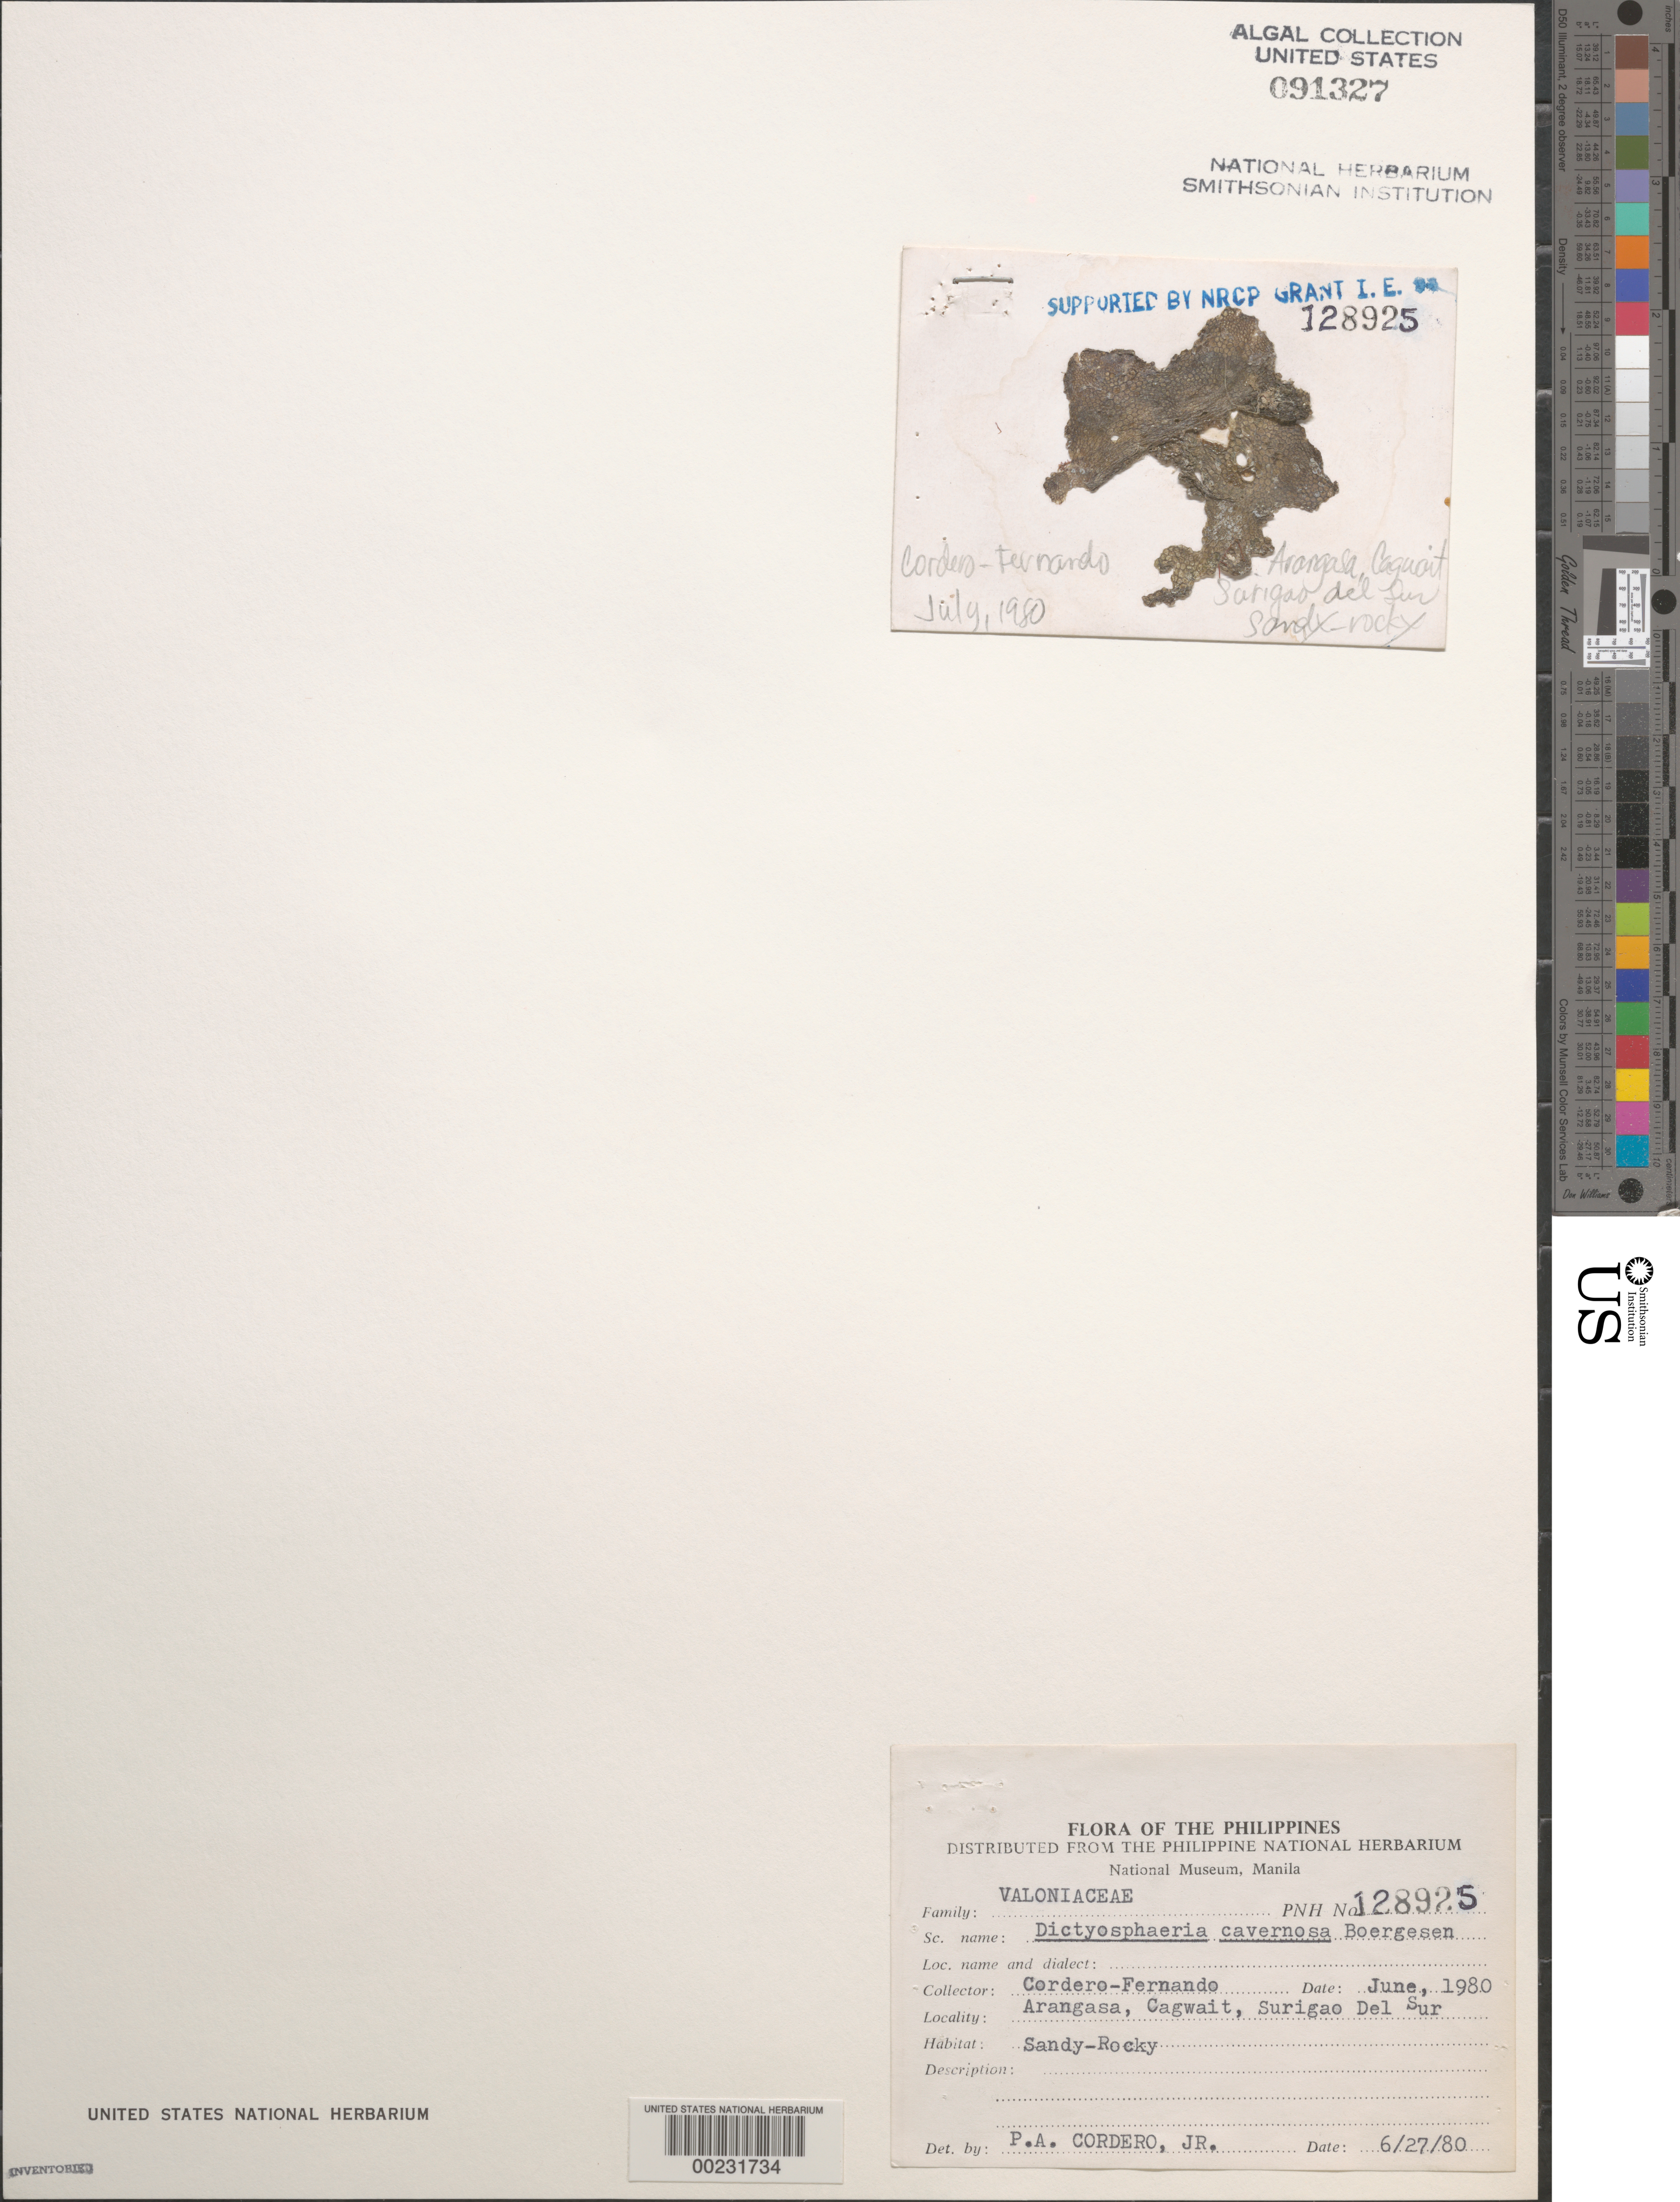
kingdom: Plantae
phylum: Chlorophyta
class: Ulvophyceae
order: Siphonocladales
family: Siphonocladaceae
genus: Dictyosphaeria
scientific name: Dictyosphaeria cavernosa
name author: (Forssk.) Børgesen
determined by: Cordero, P. A., Jr.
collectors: P. A. Cordero & O. Fernando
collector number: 128925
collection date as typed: Jun 1980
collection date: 1980-06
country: Philippines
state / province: Caraga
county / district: Surigao del Sur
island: Mindanao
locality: Arangasa, Cagwait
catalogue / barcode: US 91327